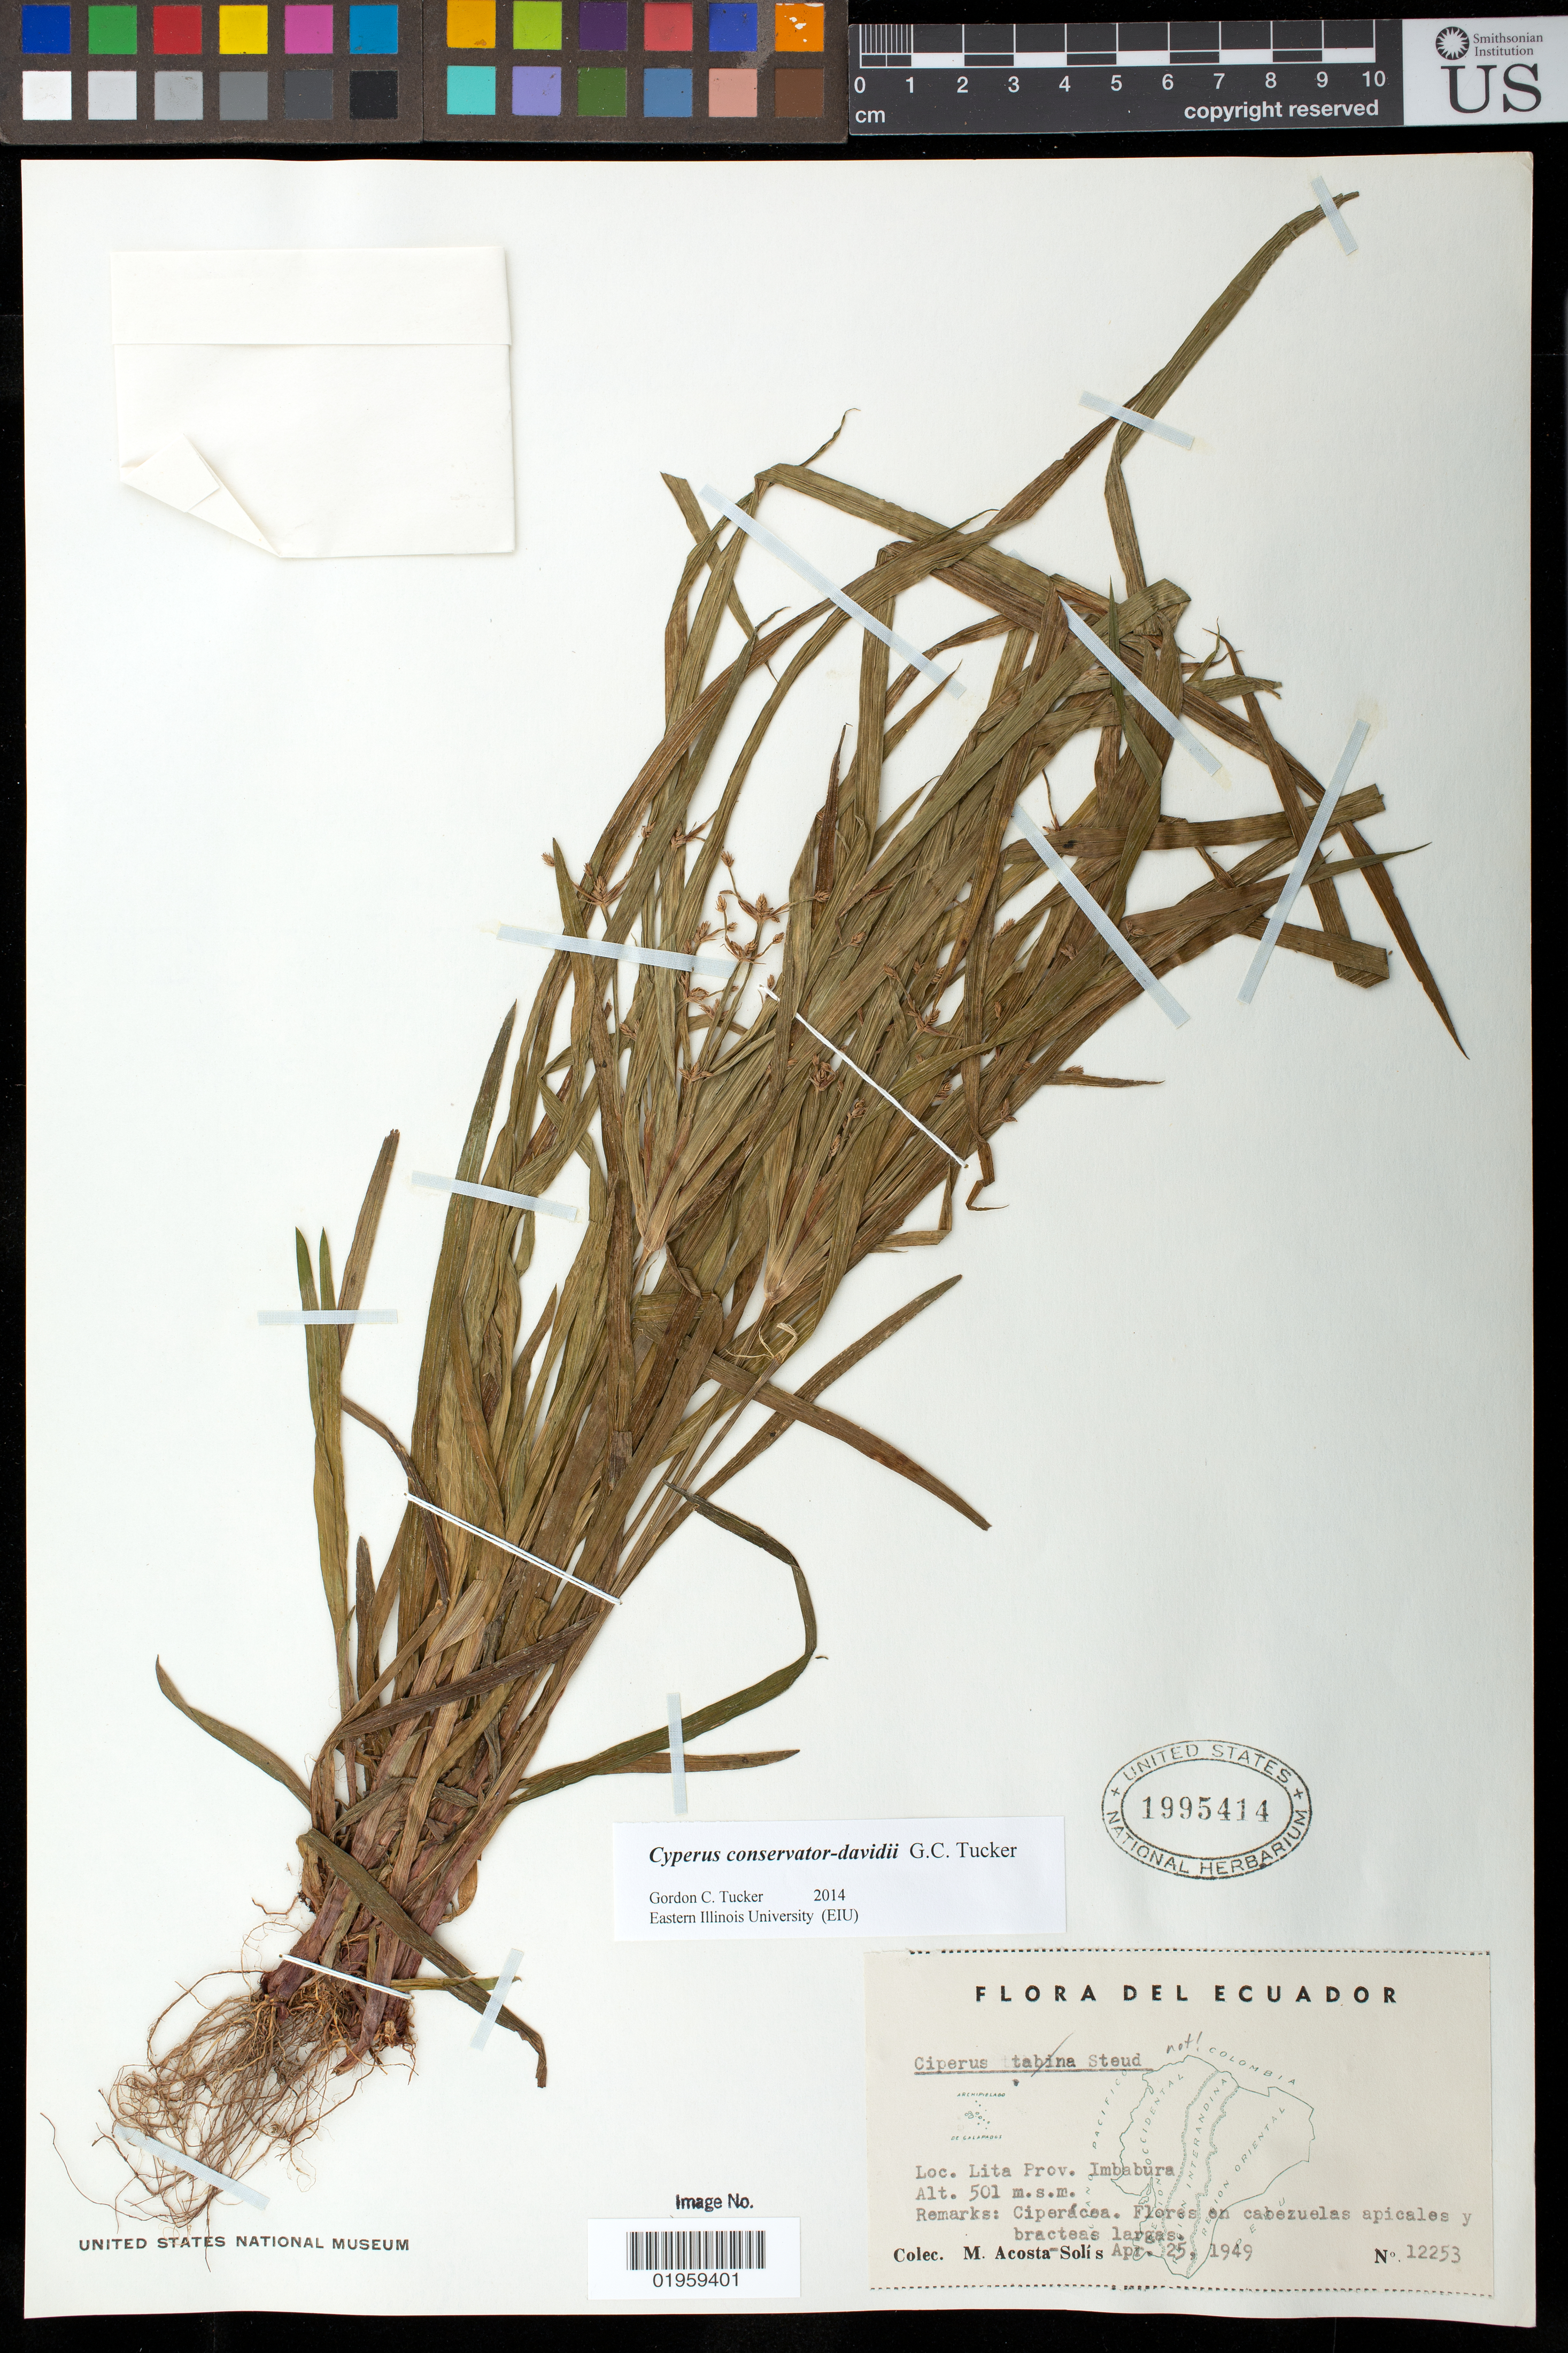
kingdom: Plantae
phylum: Tracheophyta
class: Liliopsida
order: Poales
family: Cyperaceae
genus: Cyperus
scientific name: Cyperus conservator-davidii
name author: G.C. Tucker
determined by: Tucker, G. C.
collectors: M. Acosta Solis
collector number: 12253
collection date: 1949-04-25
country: Ecuador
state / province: Imbabura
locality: Loc. Lita.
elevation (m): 501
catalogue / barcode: US 19955414